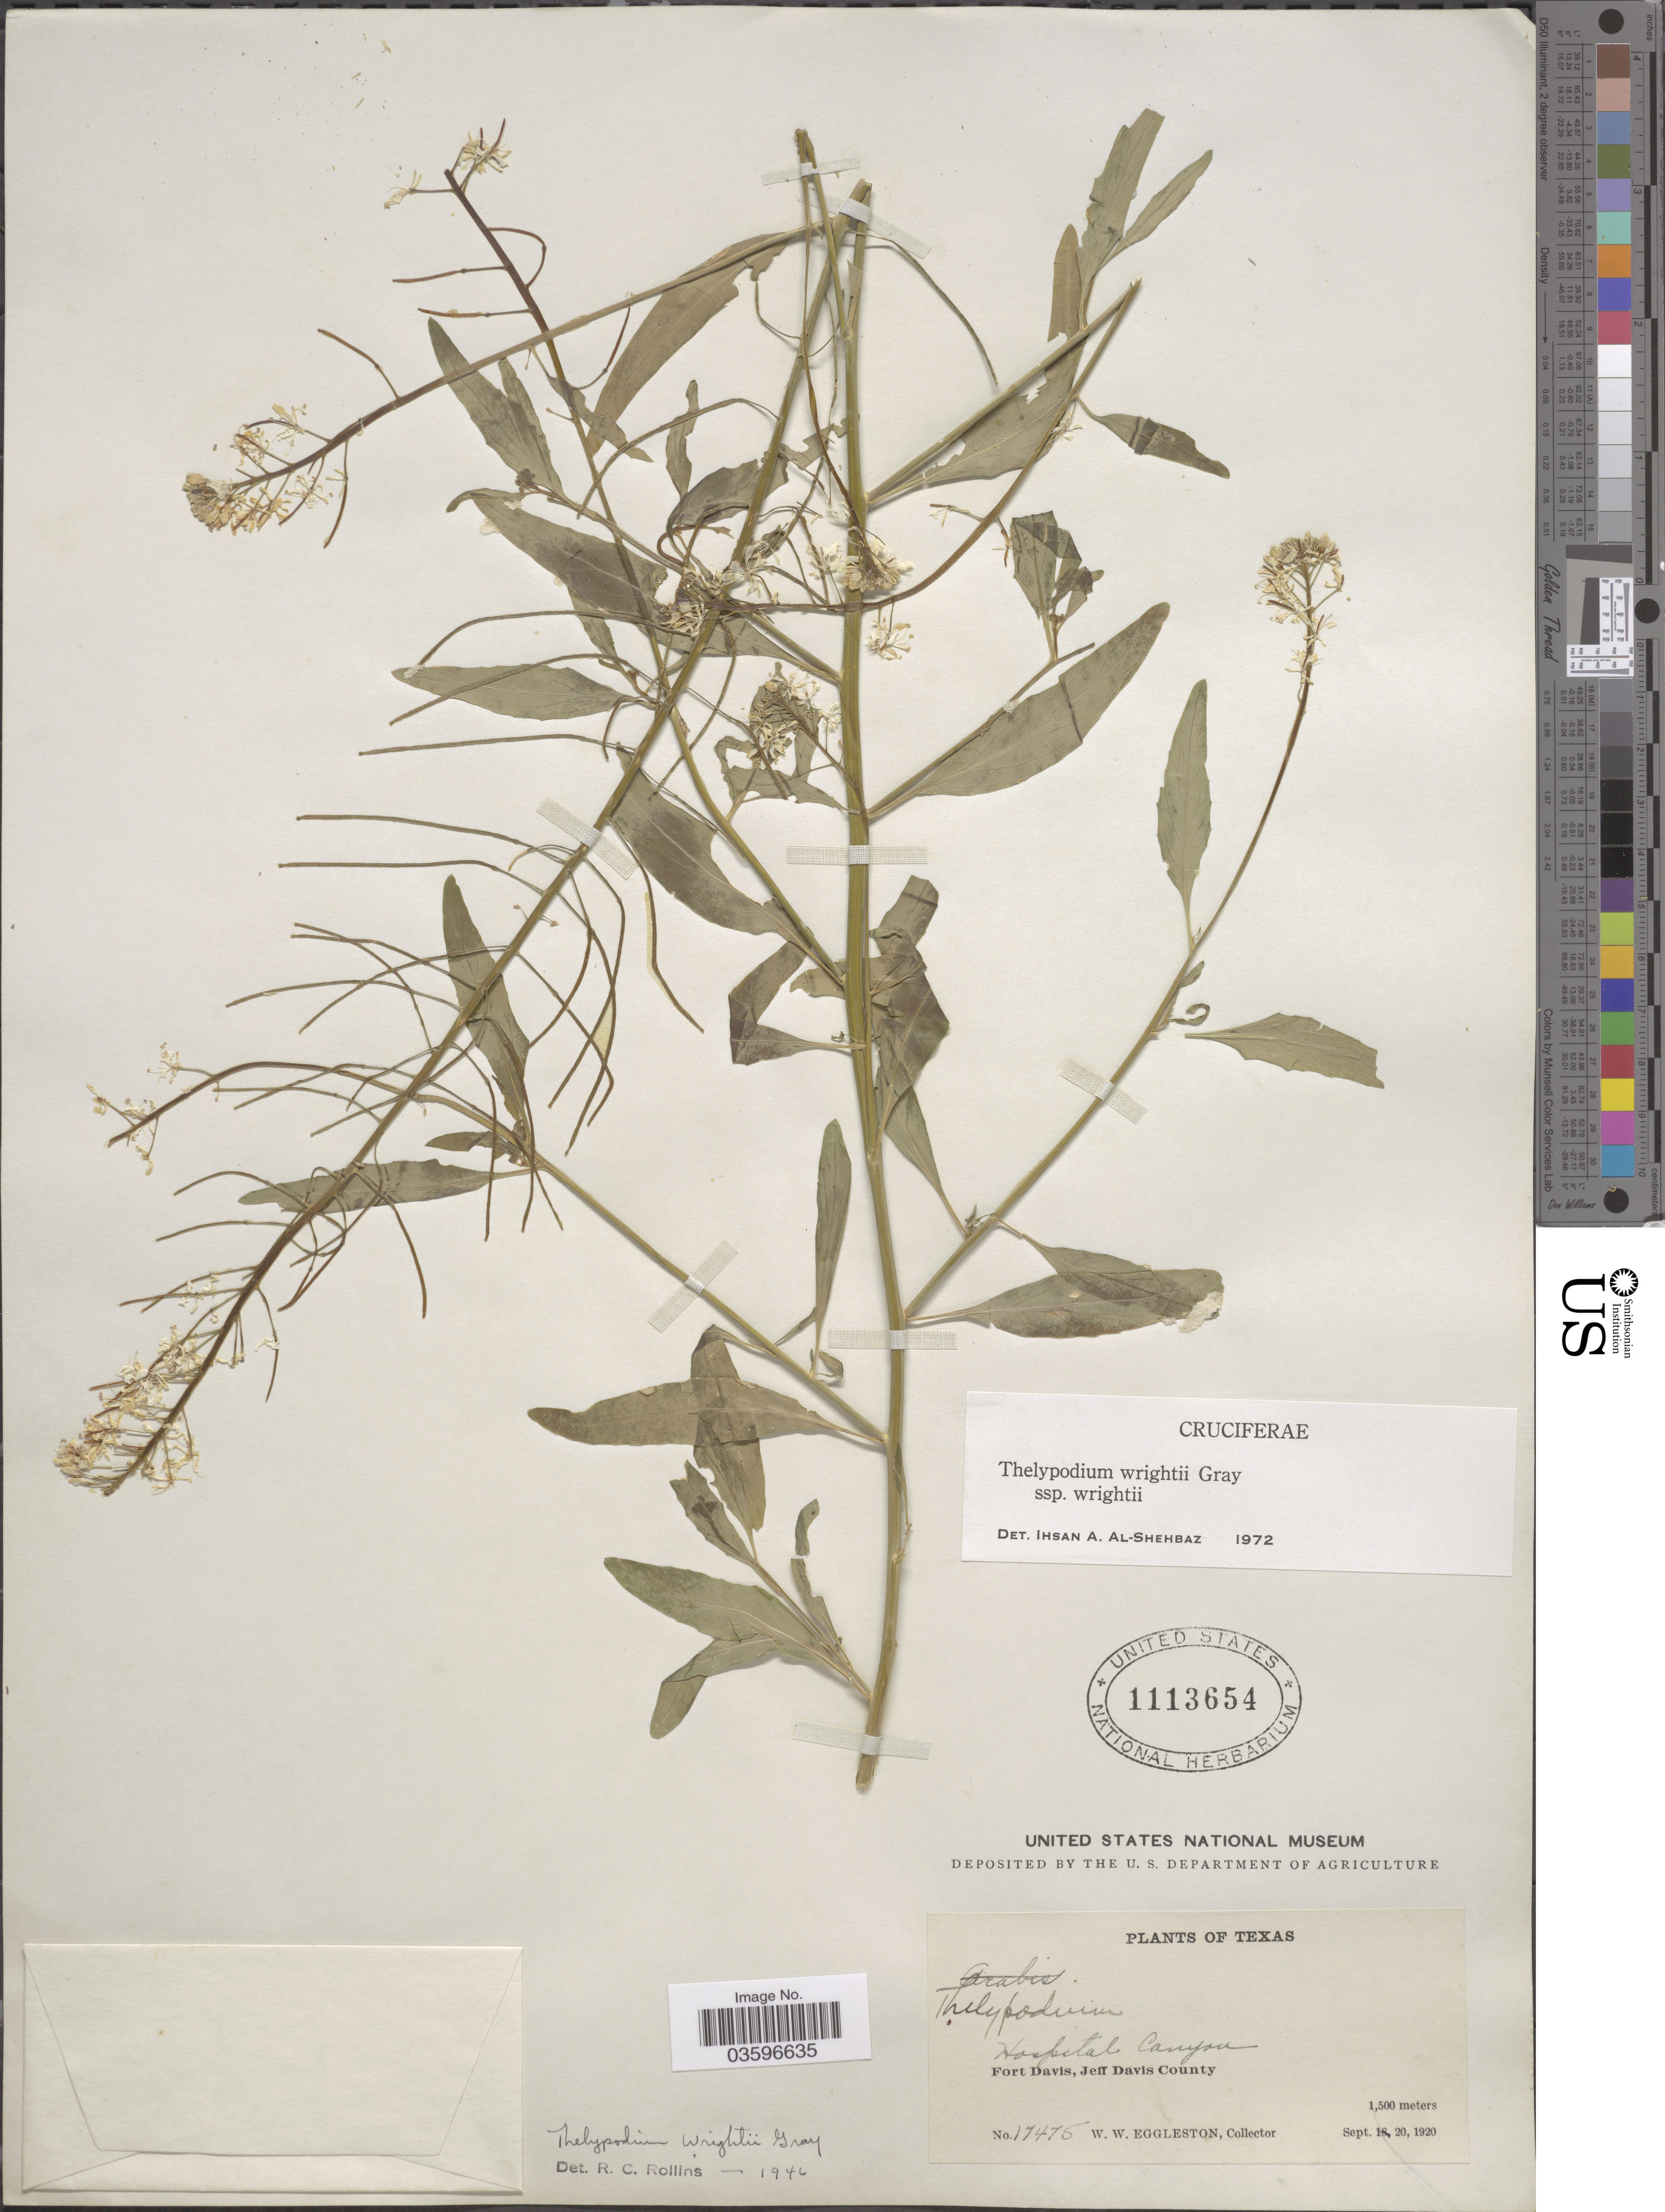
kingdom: Plantae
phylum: Tracheophyta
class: Magnoliopsida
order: Brassicales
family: Brassicaceae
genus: Thelypodium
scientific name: Thelypodium wrightii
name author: A. Gray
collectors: W. W. Eggleston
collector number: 17475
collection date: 1920-09-20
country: United States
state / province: Texas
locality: Hospital Canyon. Fort Davis, Jeff Davis County.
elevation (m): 1500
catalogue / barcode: US 1113654